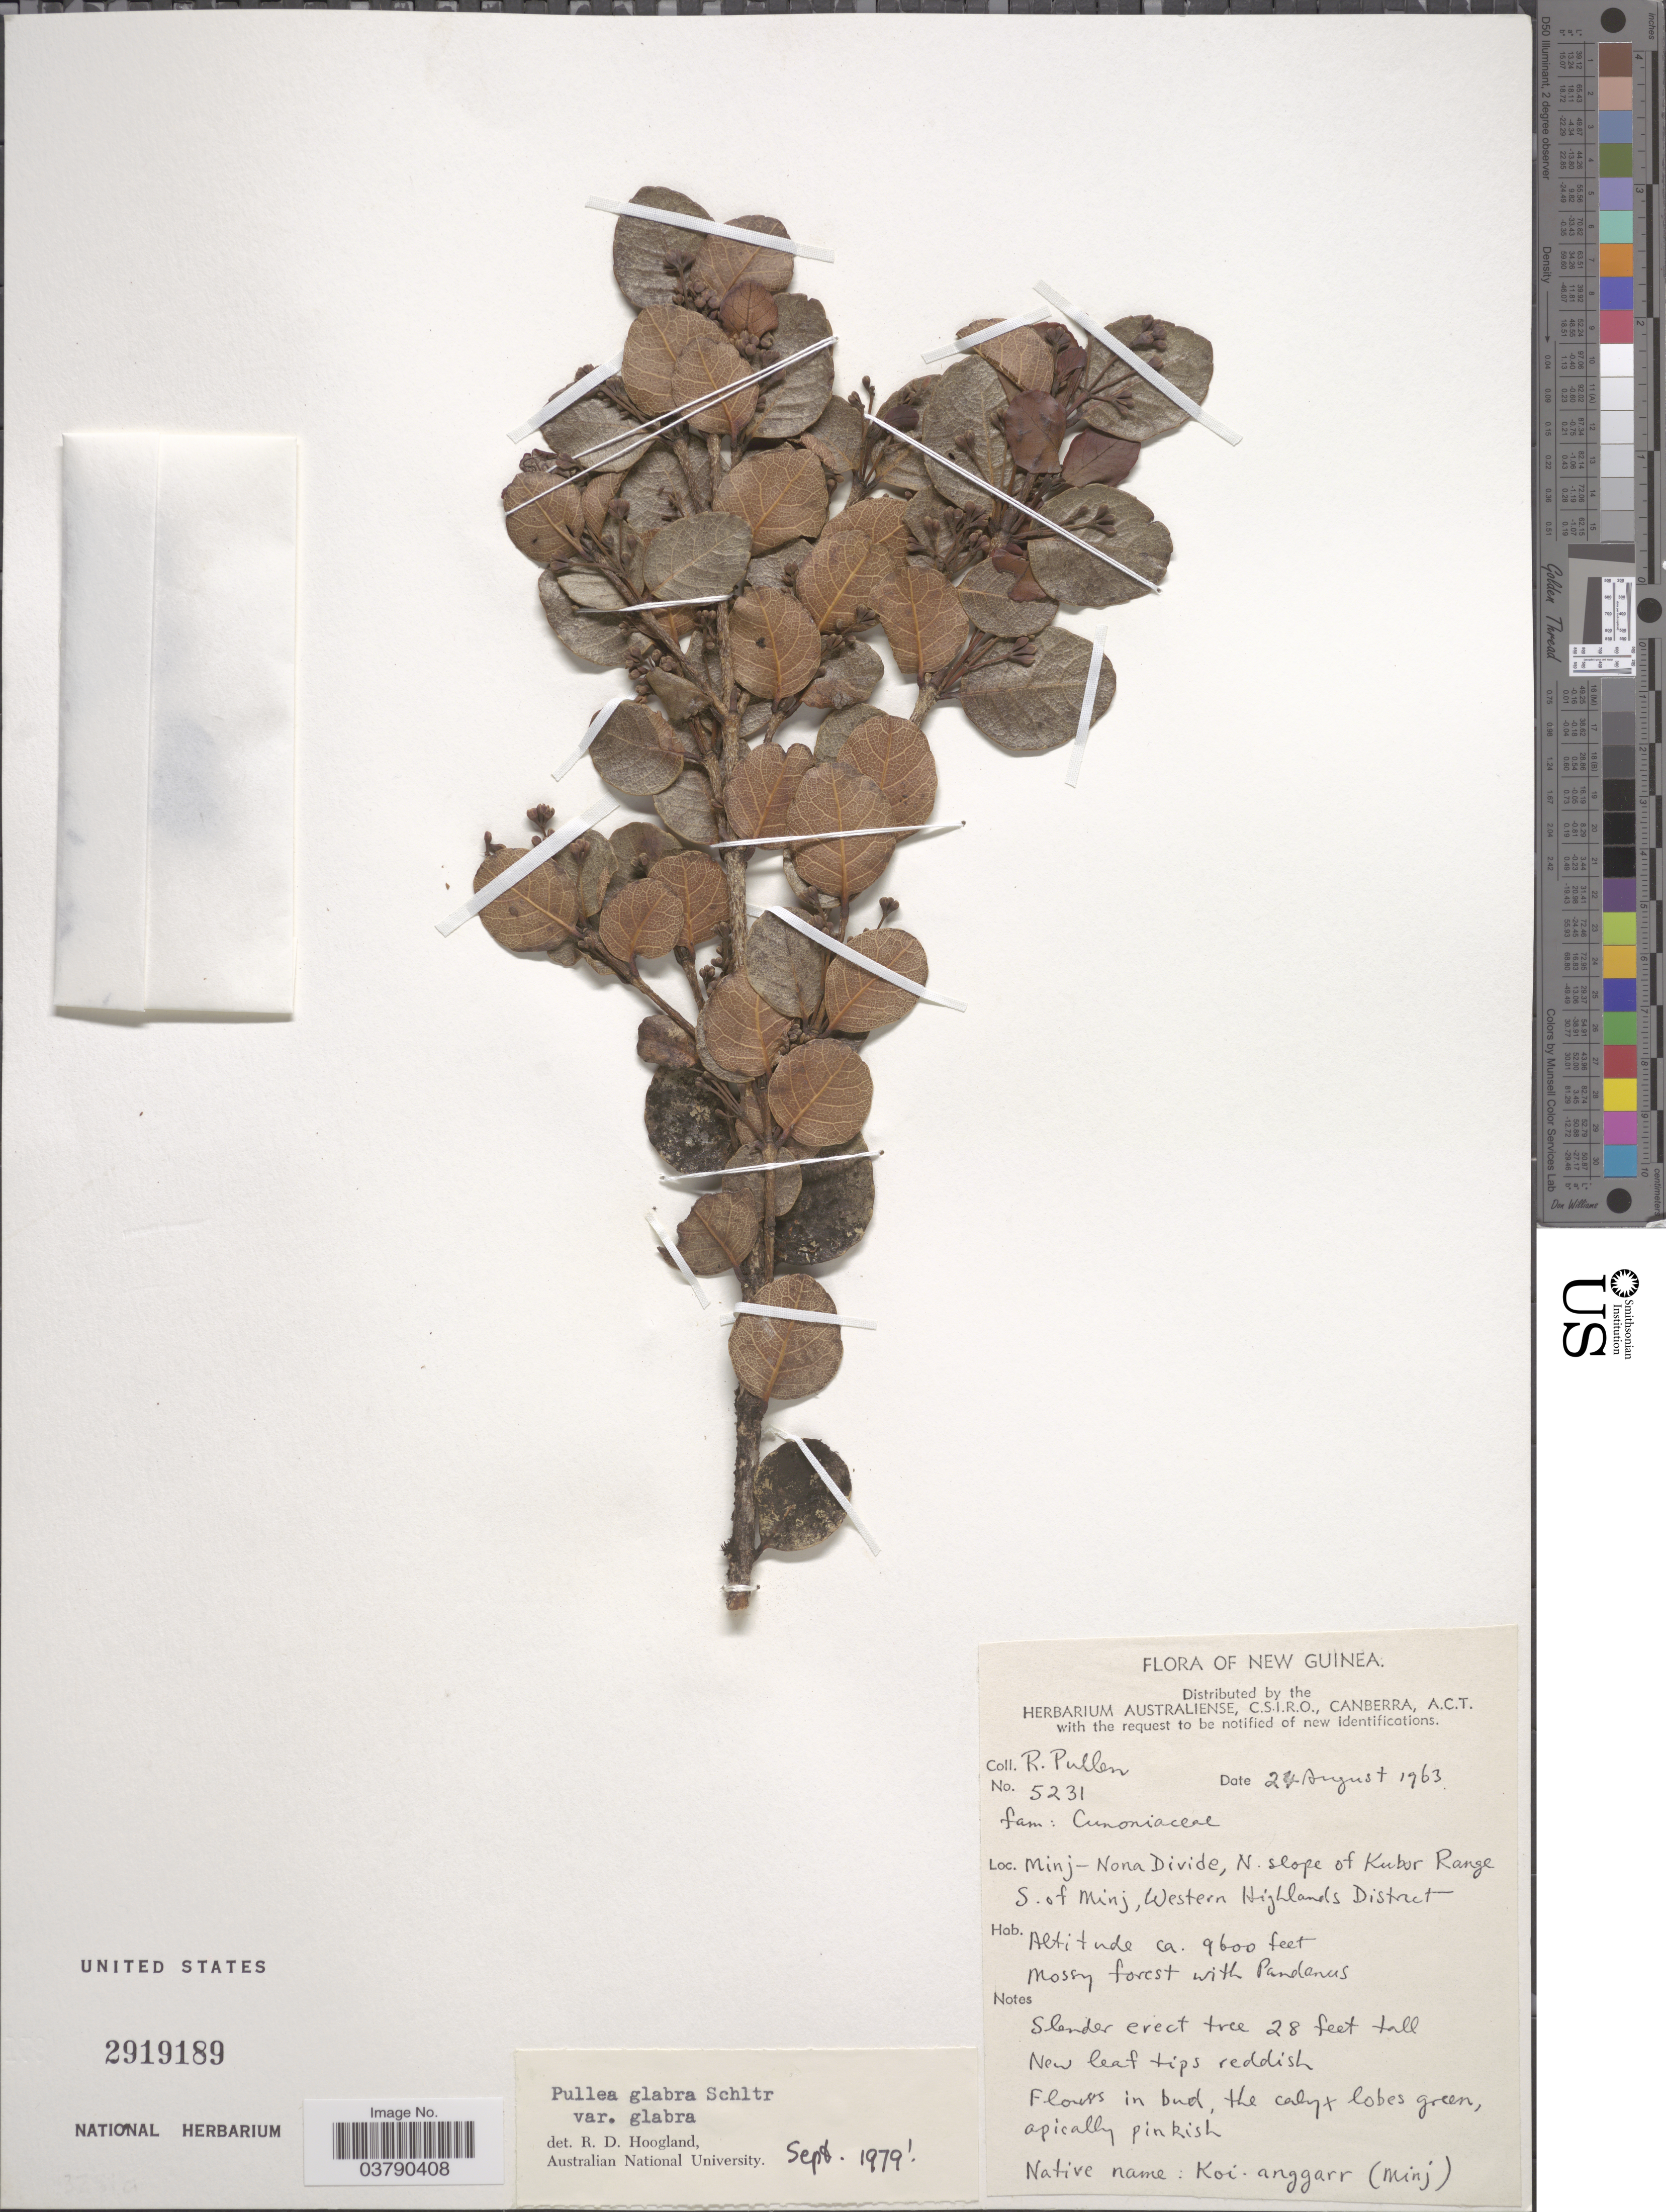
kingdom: Plantae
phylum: Tracheophyta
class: Magnoliopsida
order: Oxalidales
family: Cunoniaceae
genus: Pullea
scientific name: Pullea glabra var. glabra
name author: Schltr.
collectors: R. Pullen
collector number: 5231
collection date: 1963-08-24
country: Papua New Guinea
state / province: Western Highlands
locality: New Guinea. Minj-Nona Divide, N. slope of Kubor Range. S. of Minj, Western Highlands District.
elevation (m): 2926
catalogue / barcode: US 2919189